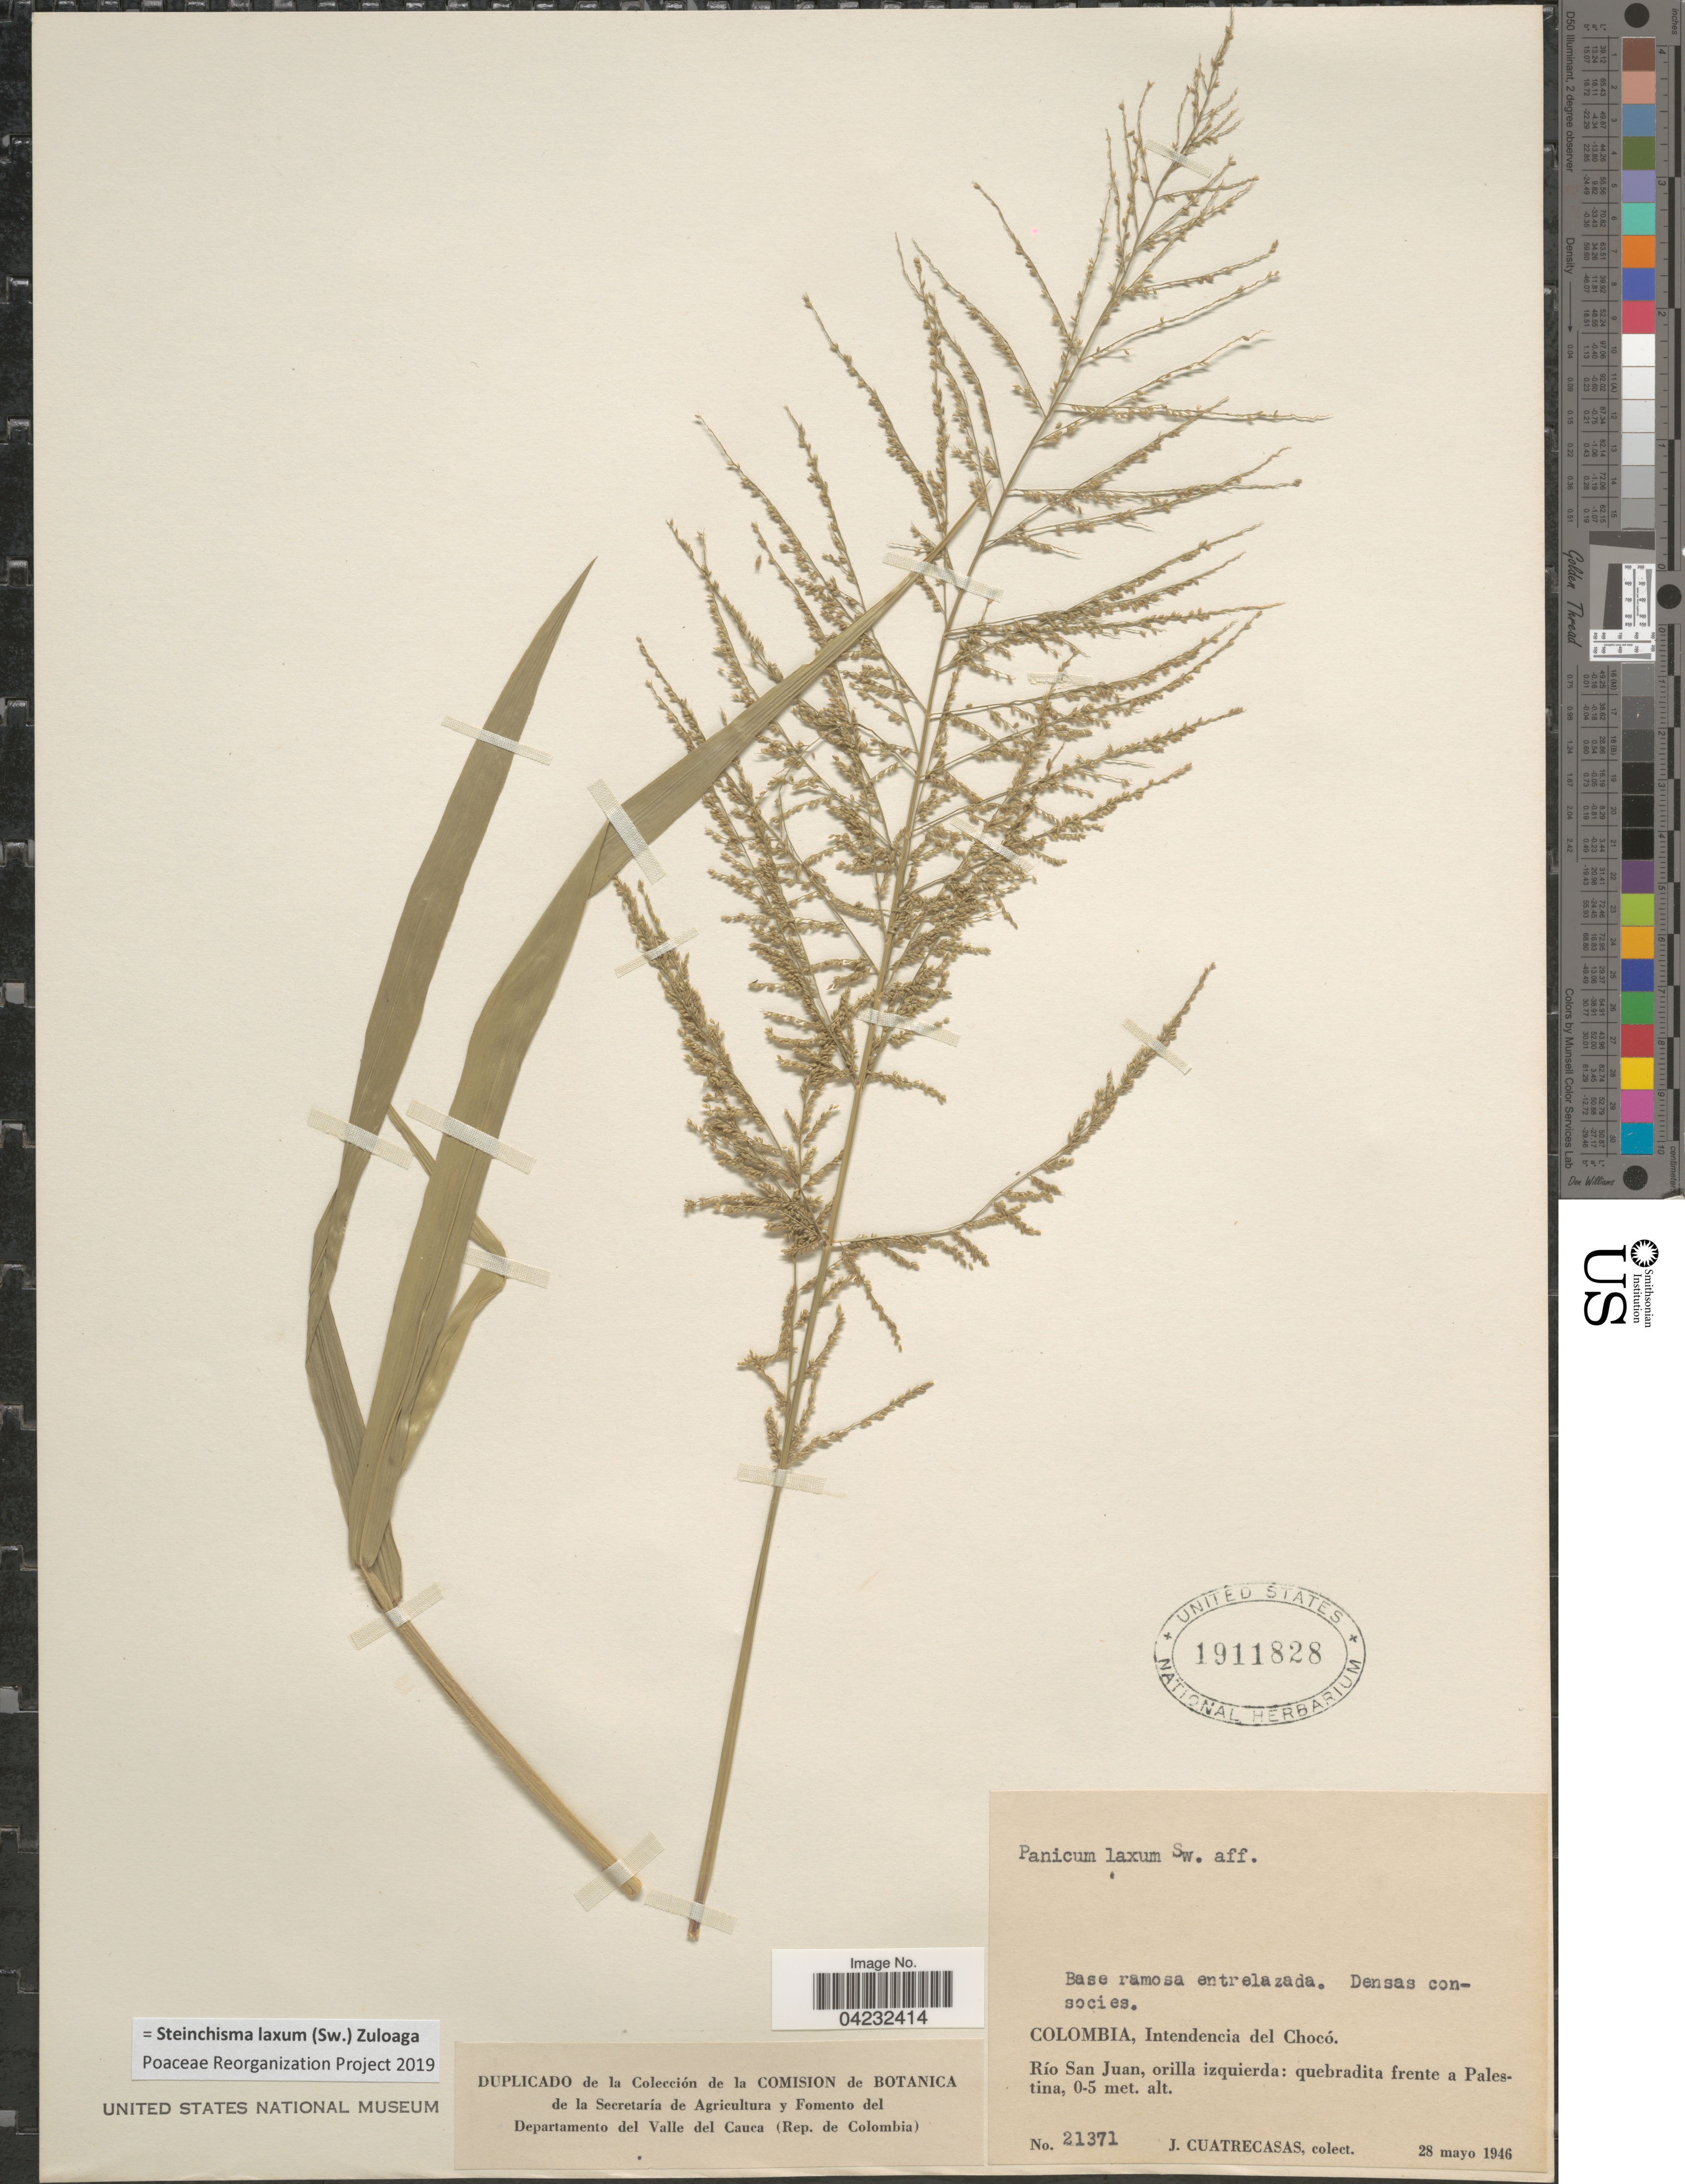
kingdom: Plantae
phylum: Tracheophyta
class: Liliopsida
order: Poales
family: Poaceae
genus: Steinchisma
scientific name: Steinchisma laxum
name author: (Sw.) Zuloaga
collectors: J. Cuatrecasas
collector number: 21371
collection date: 1946-05-28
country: Colombia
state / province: Chocó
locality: Intendencia del Chocó. Río San Juan, orilla izquierda: quebradita frente a Palestina.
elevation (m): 0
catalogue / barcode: US 1911828